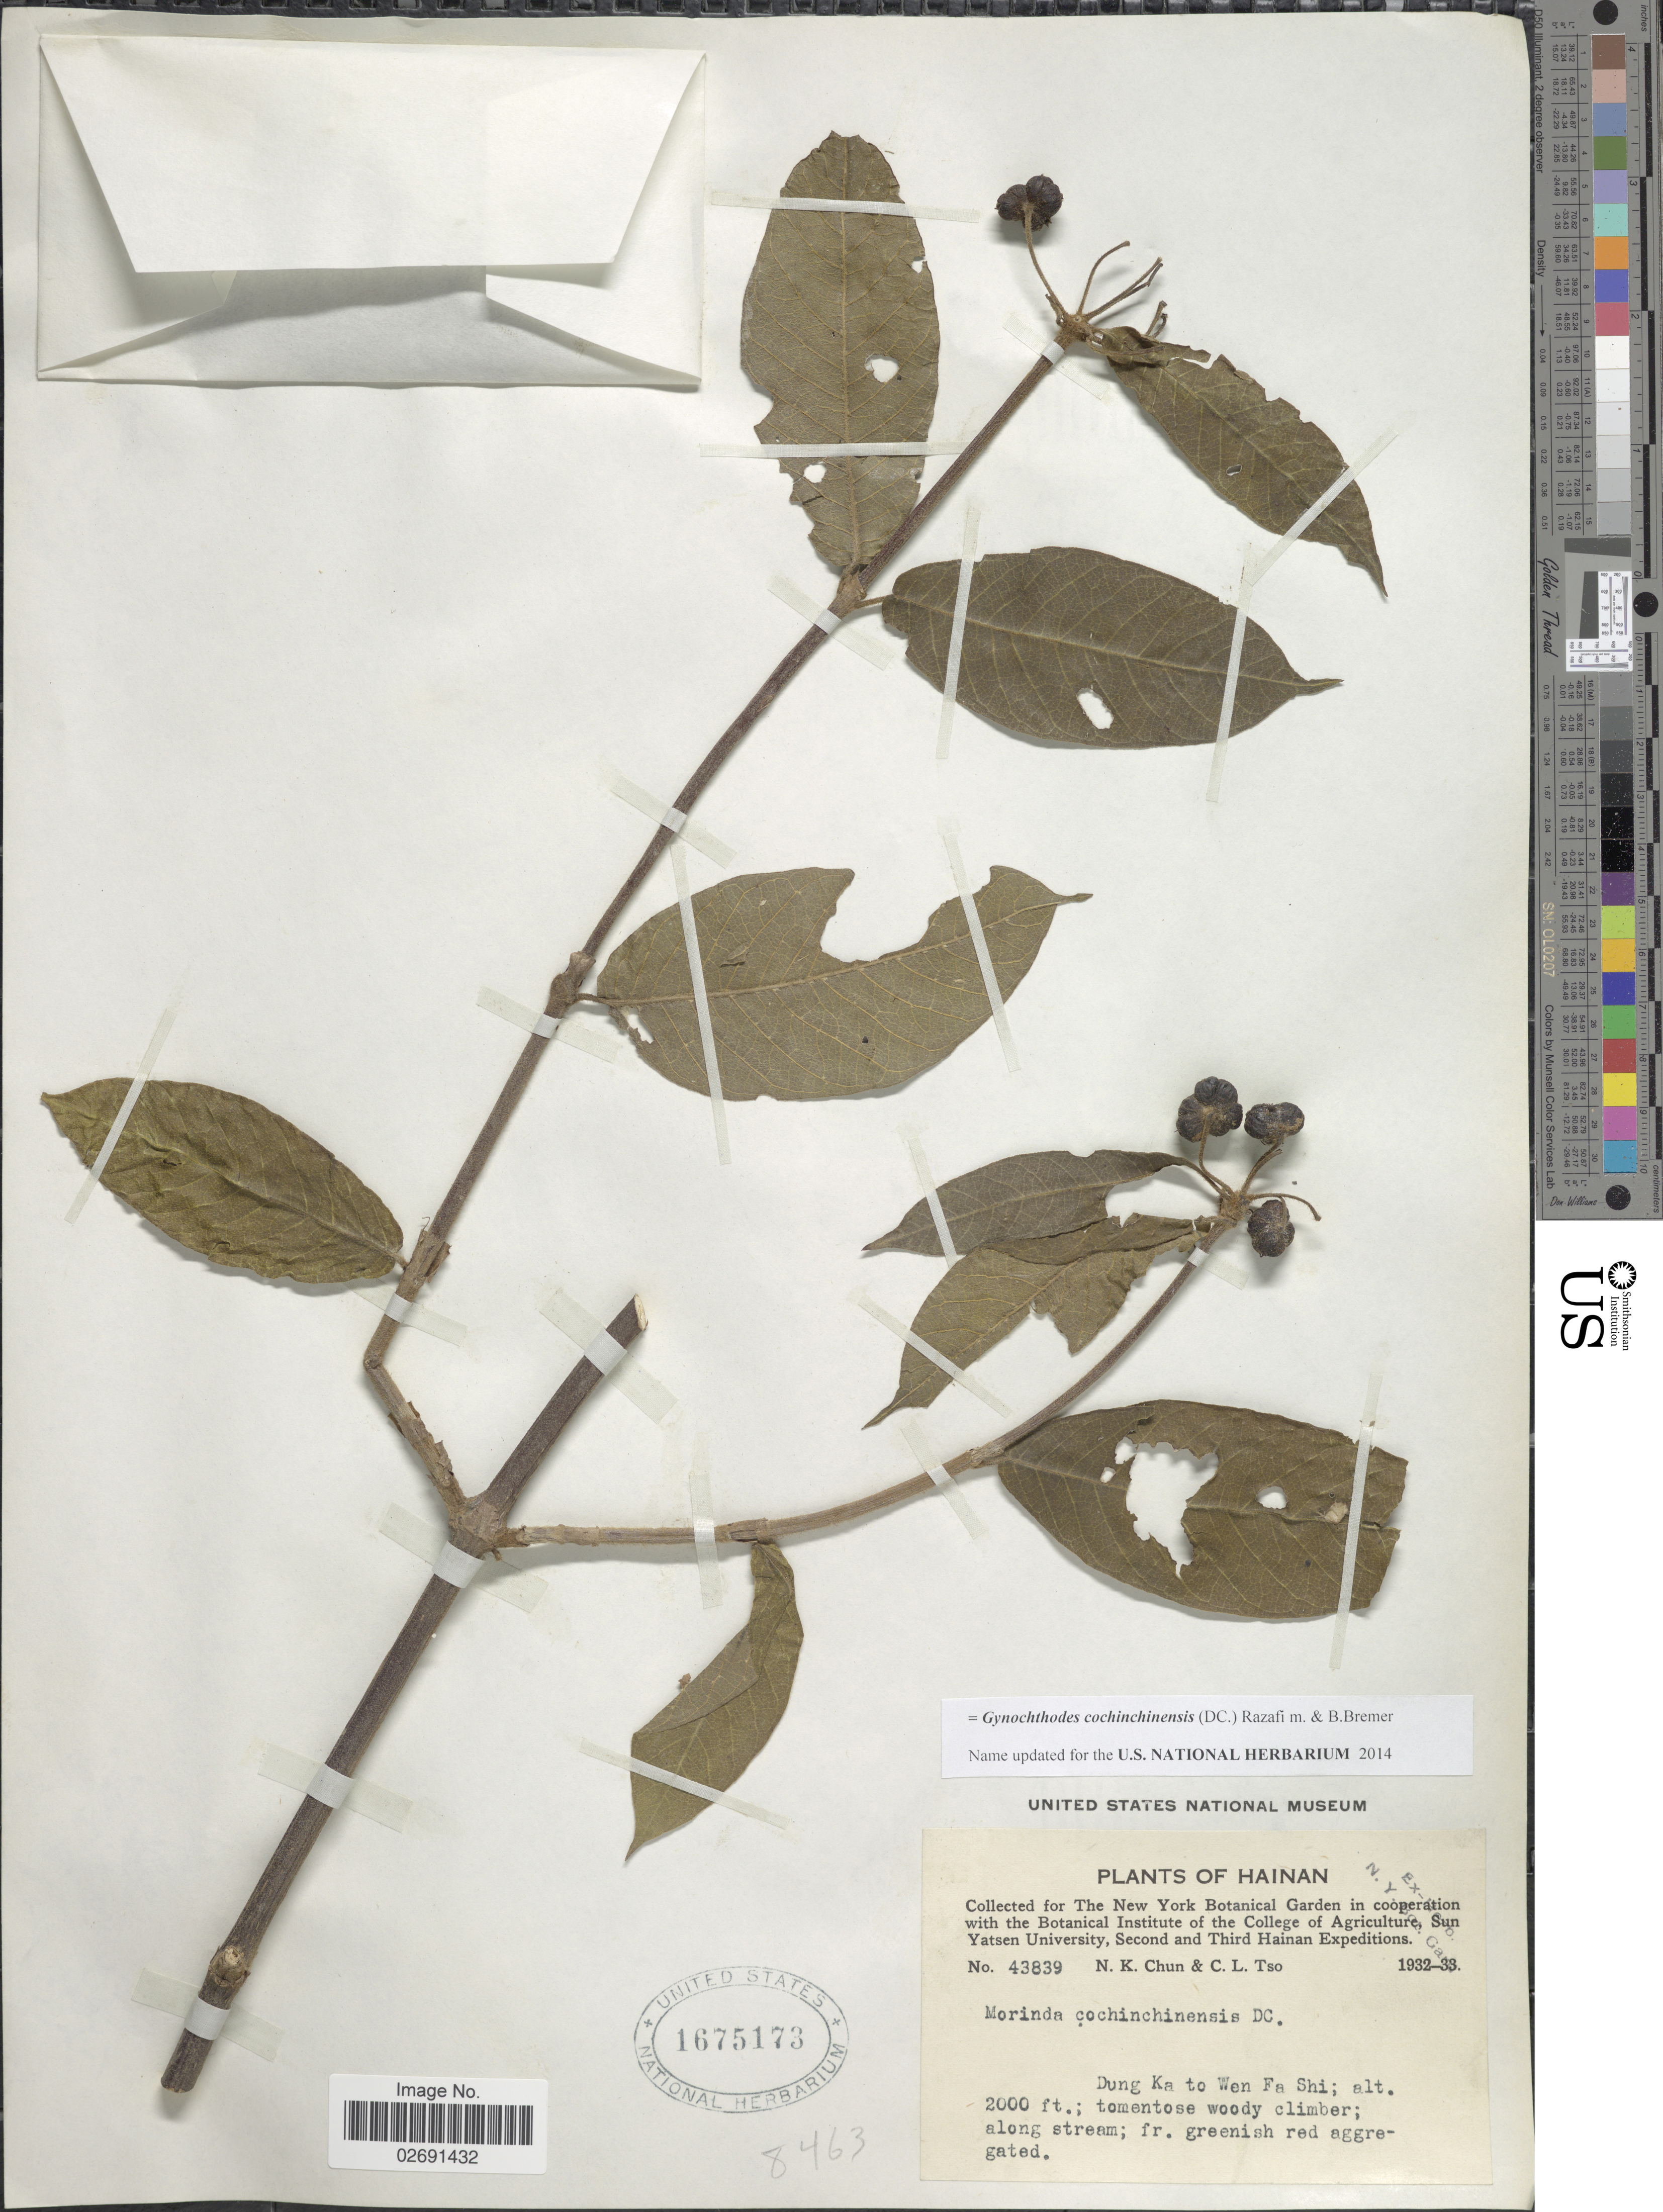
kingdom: Plantae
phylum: Tracheophyta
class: Magnoliopsida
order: Gentianales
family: Rubiaceae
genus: Gynochthodes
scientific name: Gynochthodes cochinchinensis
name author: (DC.) Razafim. & B. Bremer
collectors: N. K. Chun & C. Tso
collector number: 43839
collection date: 1932/1933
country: China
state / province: Hainan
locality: Dung Ka to Wen Fa Shi, along stream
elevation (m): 610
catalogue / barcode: US 1675173